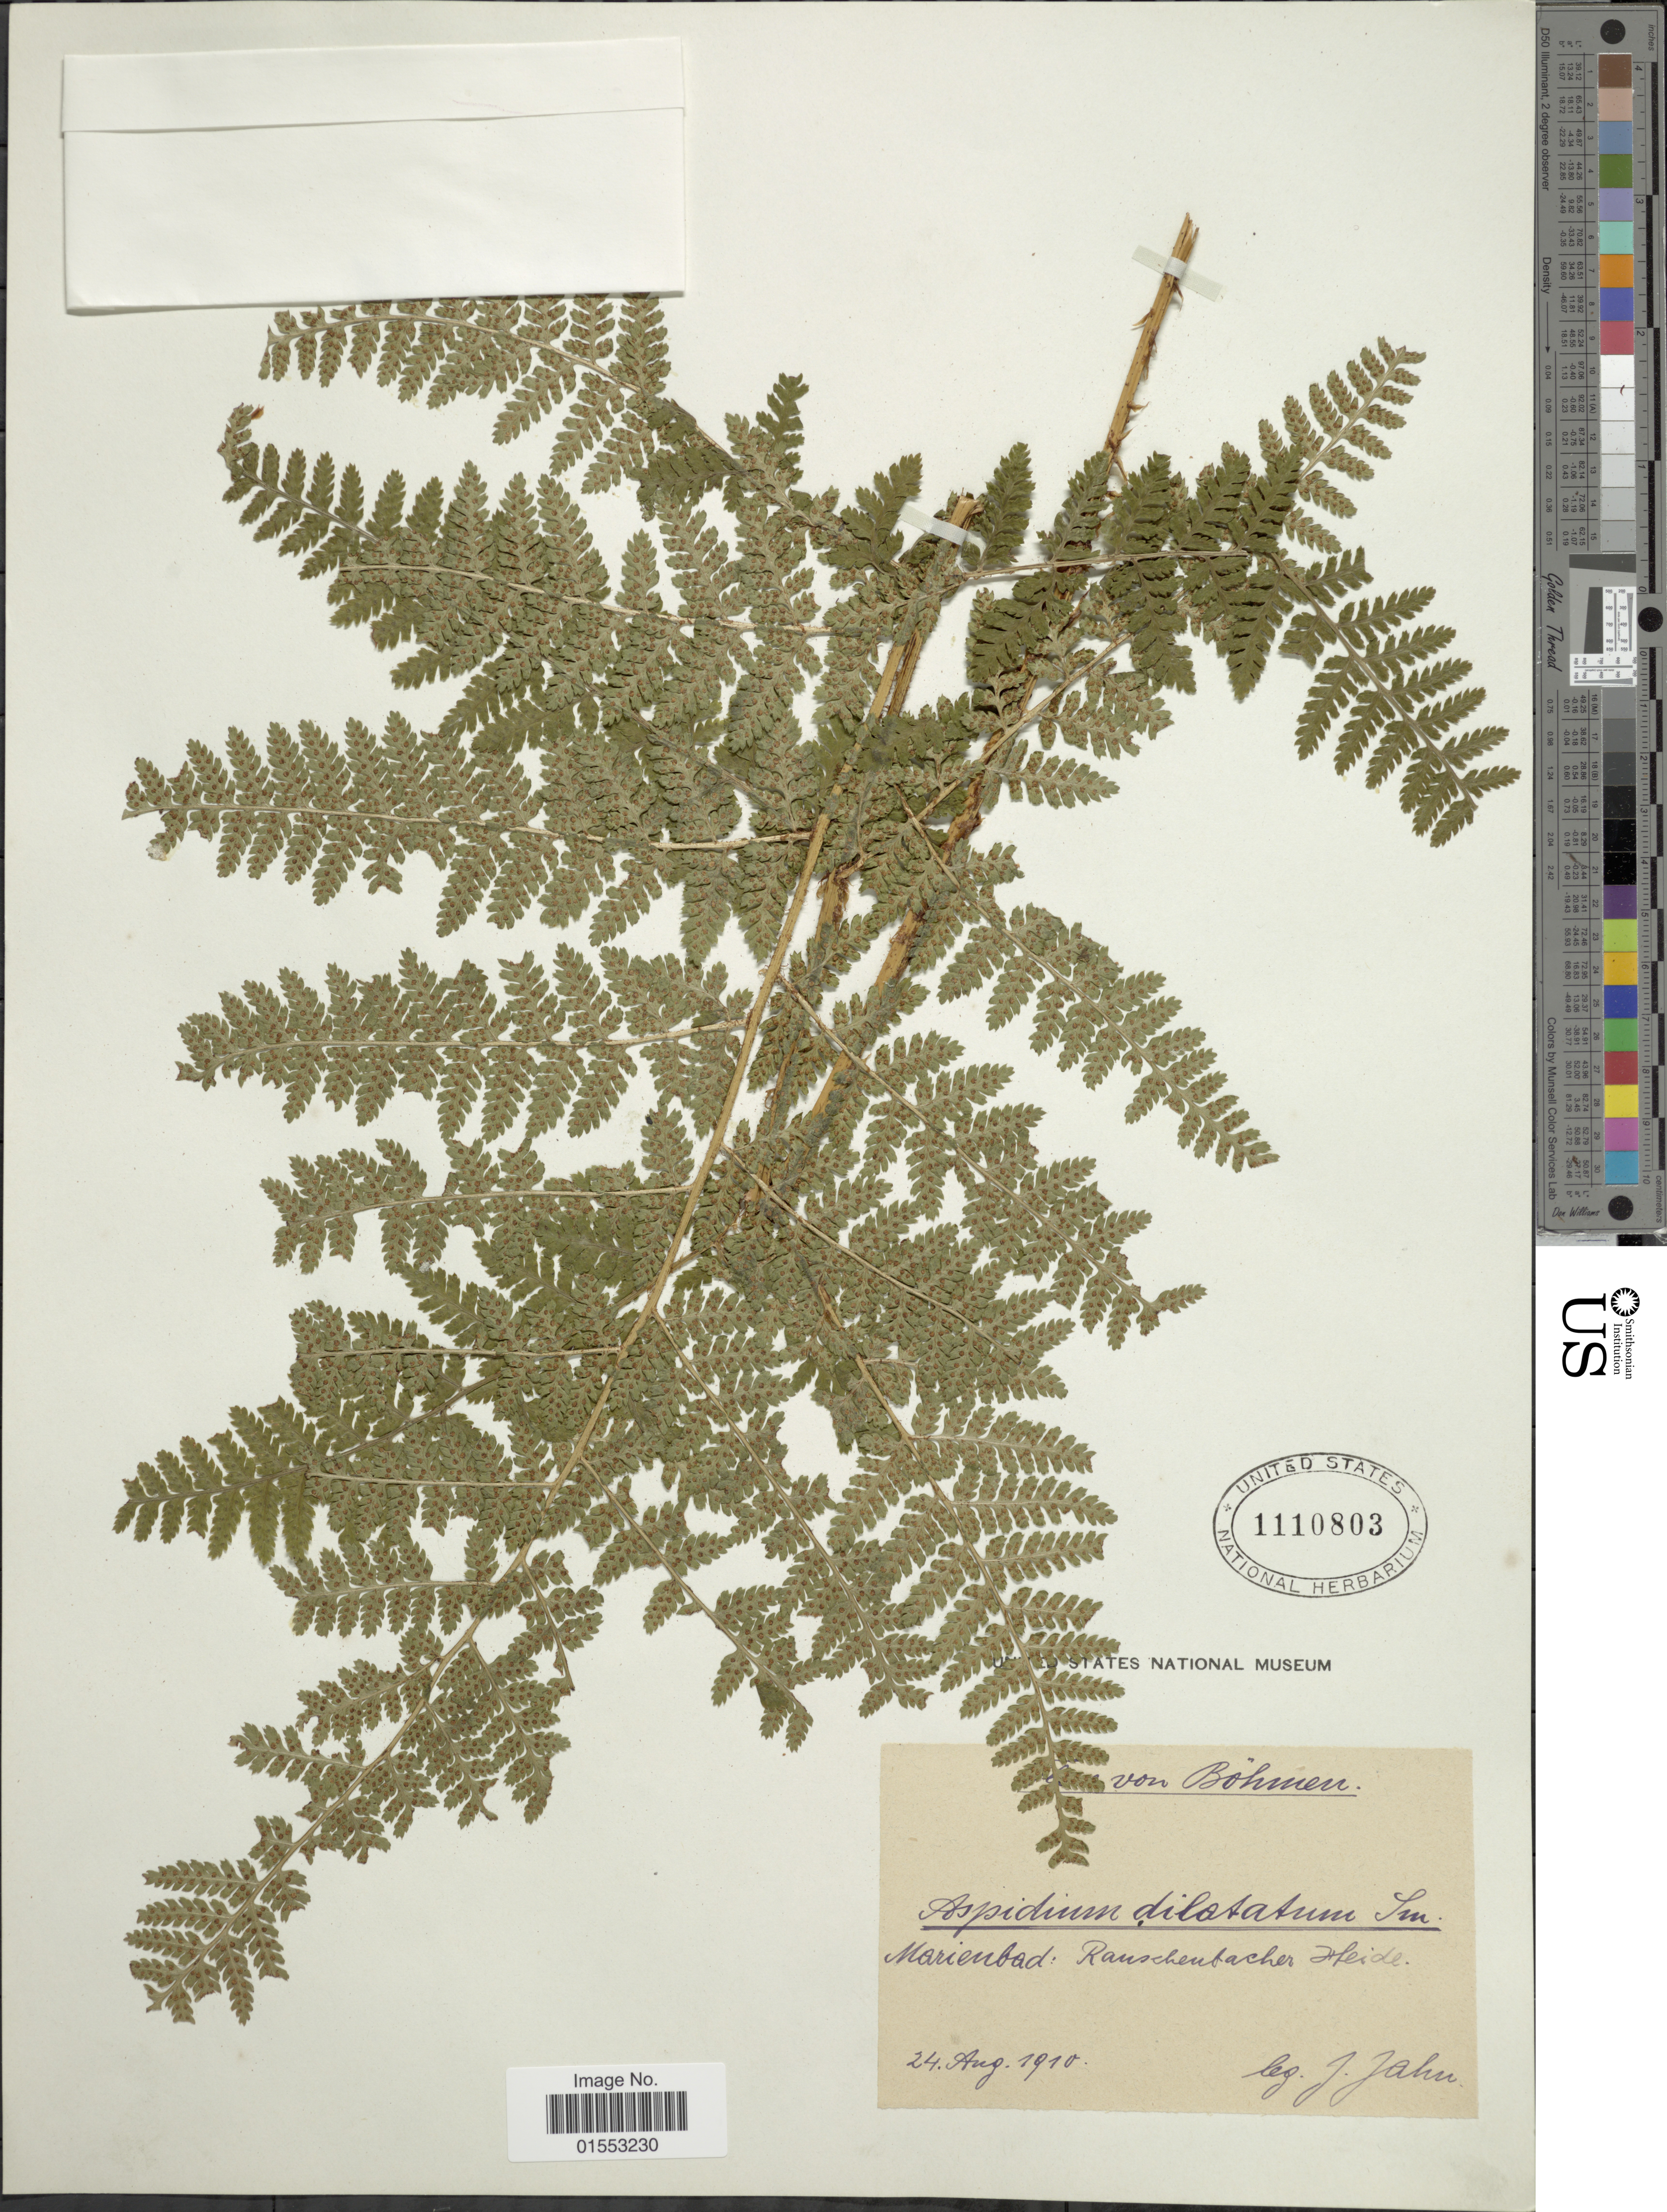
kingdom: Plantae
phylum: Tracheophyta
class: Polypodiopsida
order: Polypodiales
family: Dryopteridaceae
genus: Dryopteris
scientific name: Dryopteris dilatata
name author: (Hoffm.) A. Gray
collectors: J. Jahn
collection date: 1910-08-24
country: Czechia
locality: Marienbad: Ranscheutbach Heide [interpreted]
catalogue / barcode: US 1110803